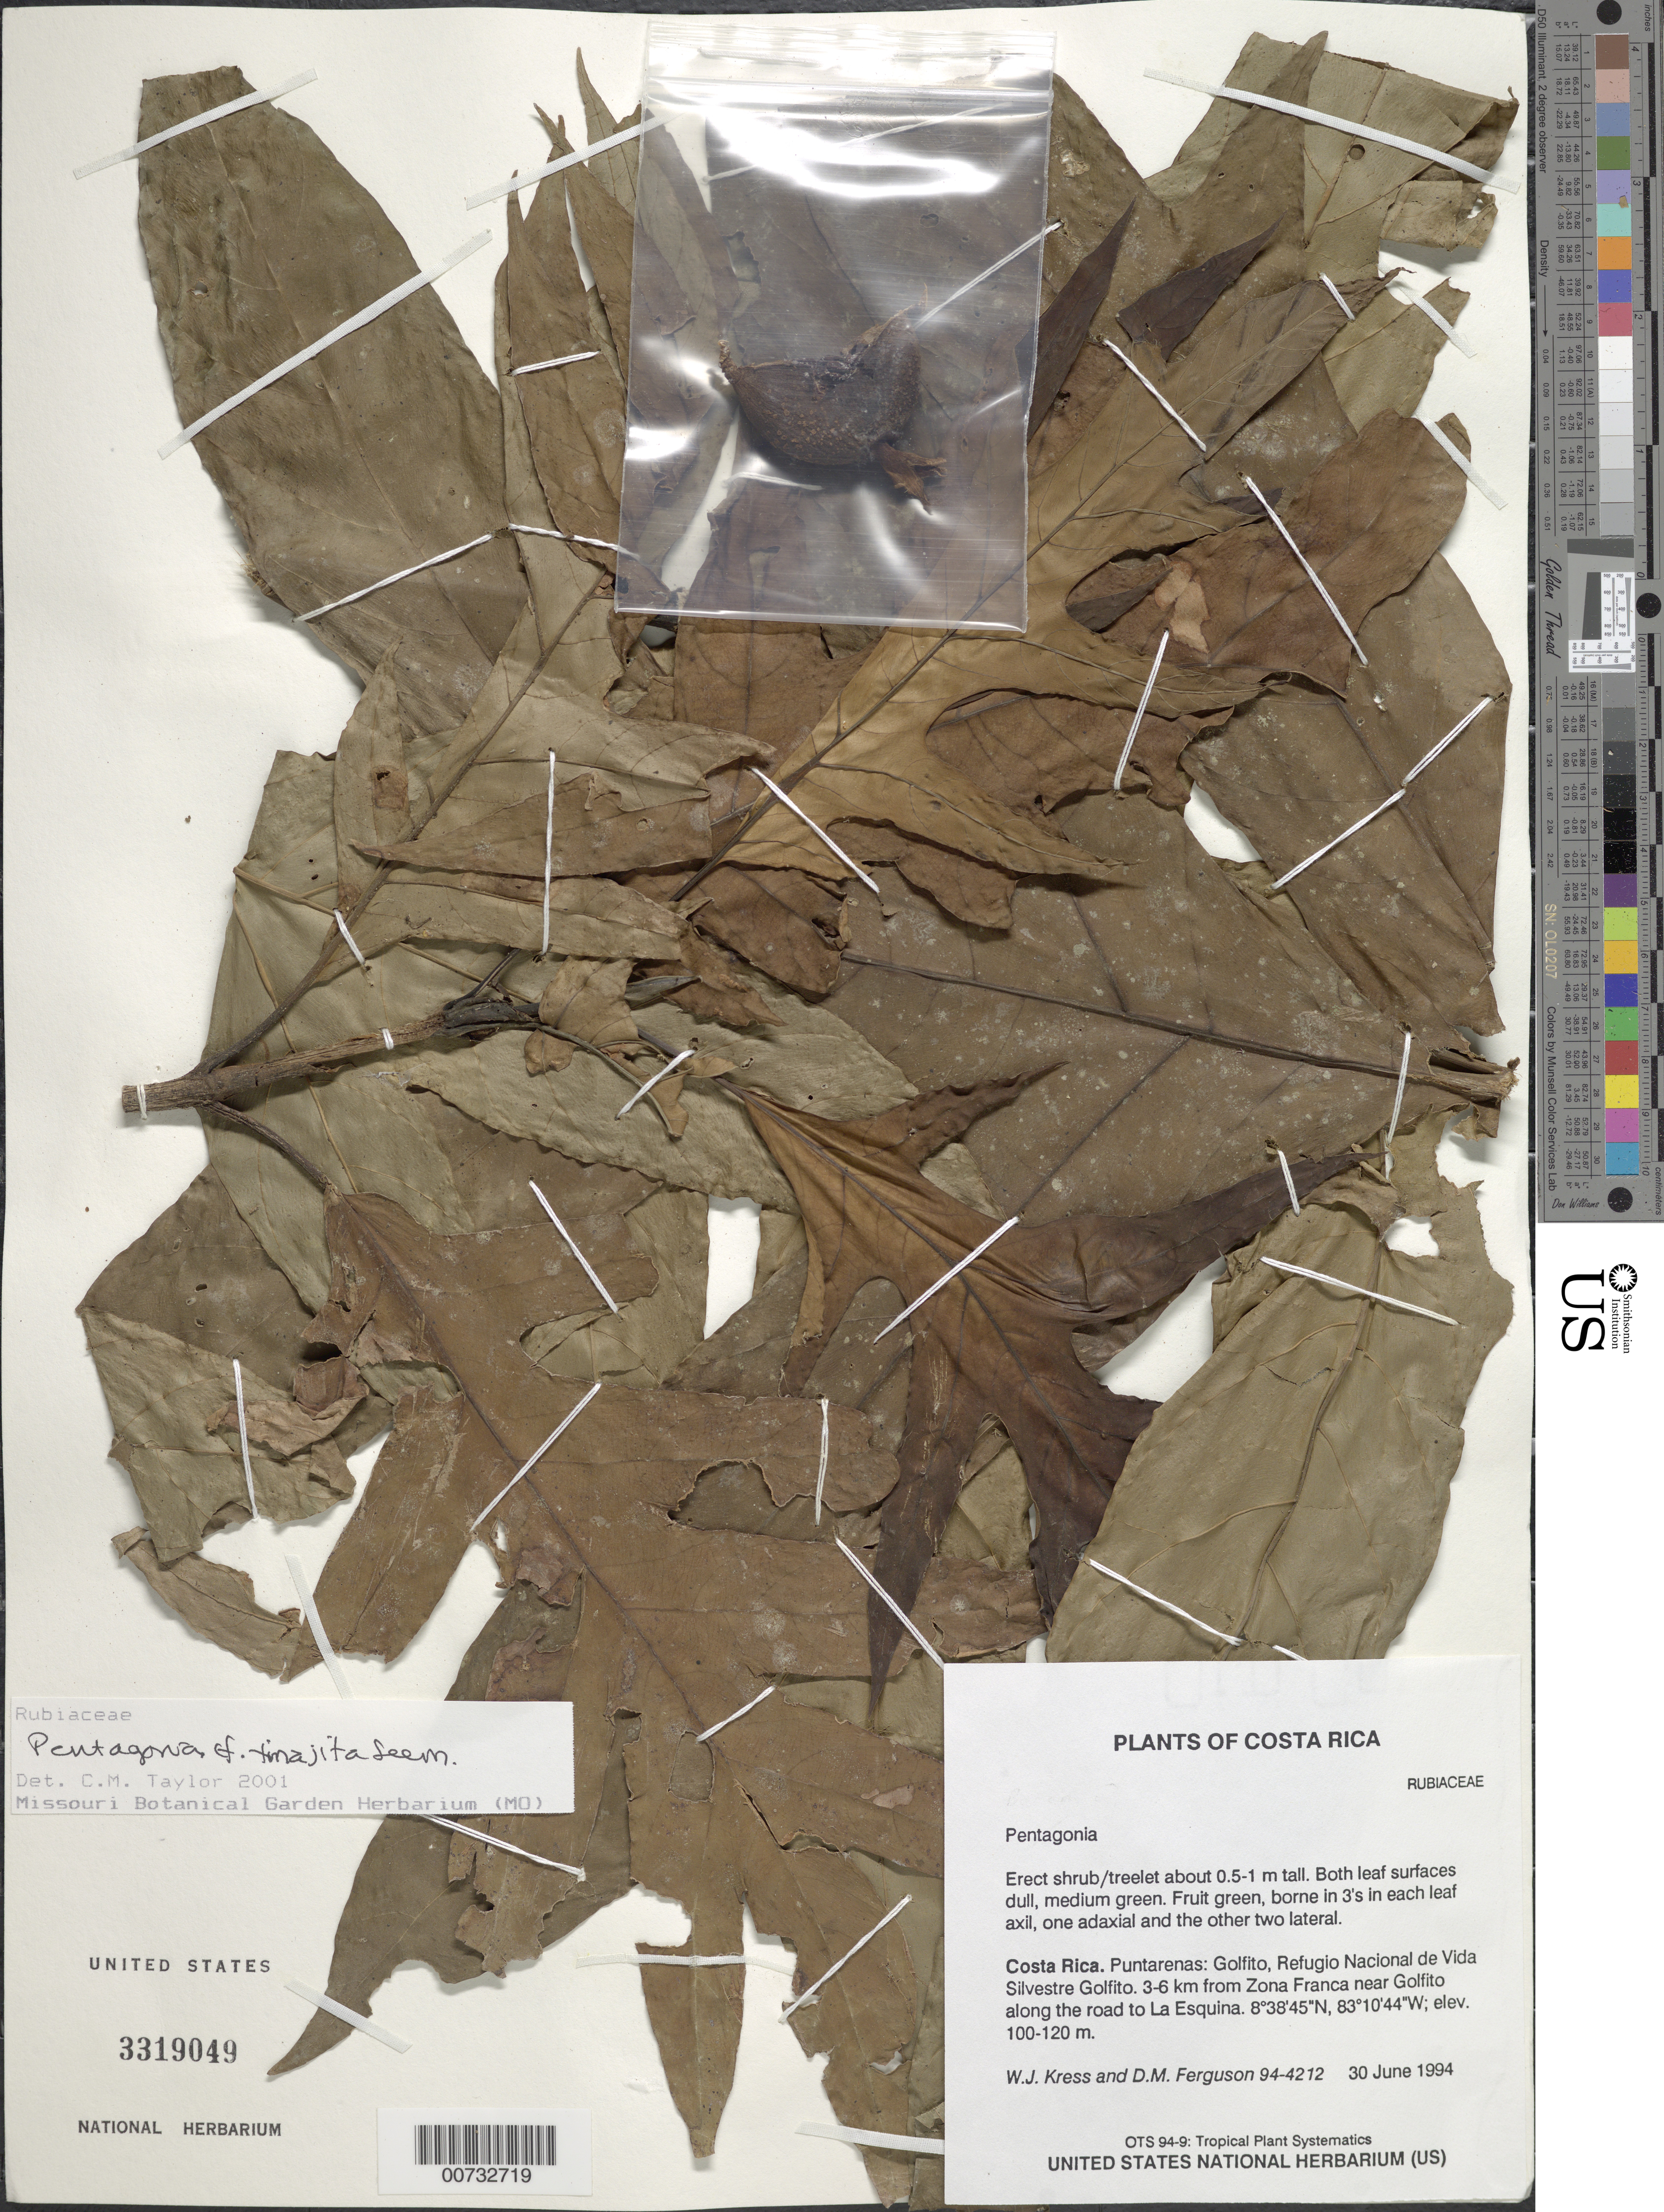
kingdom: Plantae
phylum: Tracheophyta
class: Magnoliopsida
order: Gentianales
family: Rubiaceae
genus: Pentagonia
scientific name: Pentagonia tinajita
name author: Seem.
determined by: Taylor, Charlotte M.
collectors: W. J. Kress & D. M. Ferguson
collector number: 94-4212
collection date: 1994-06-30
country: Costa Rica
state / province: Puntarenas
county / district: Golfito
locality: Refugio Nacional de Vida Silvestre Golfito. 3-6 km from Zona Franca near Golfito along theroad to La Esquina.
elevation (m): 100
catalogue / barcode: US 3319049